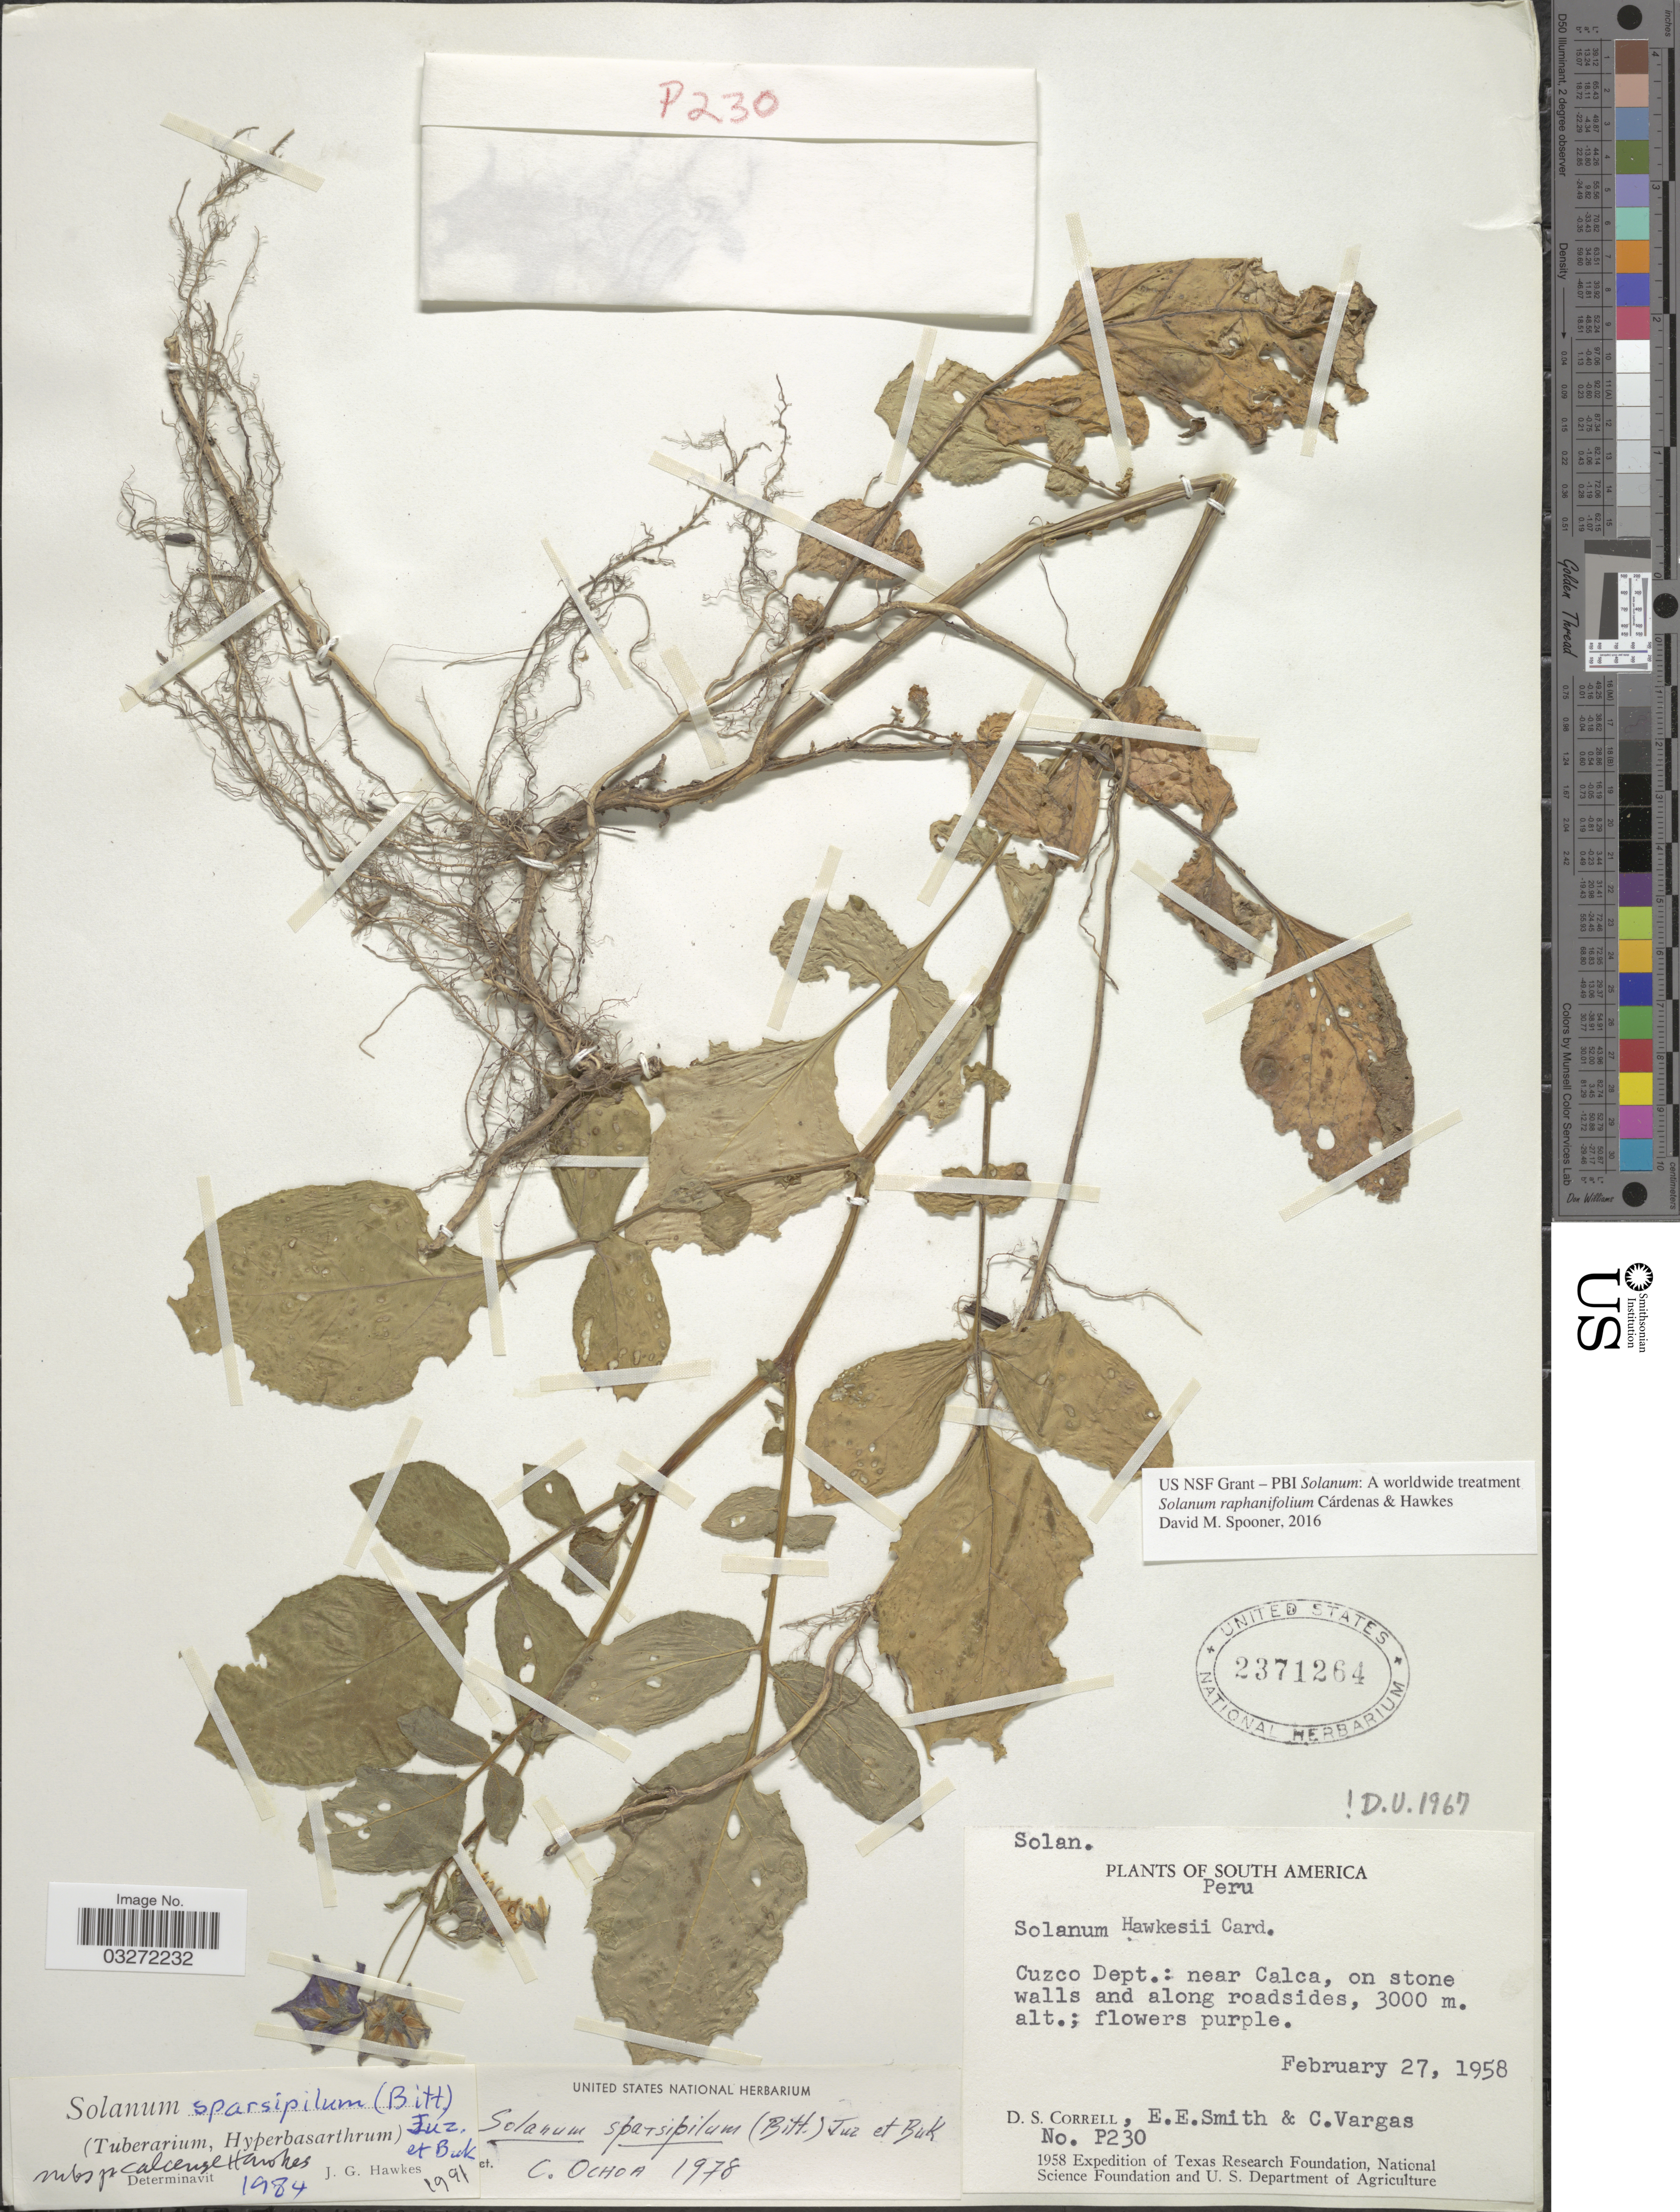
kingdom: Plantae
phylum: Tracheophyta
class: Magnoliopsida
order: Solanales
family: Solanaceae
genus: Solanum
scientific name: Solanum raphanifolium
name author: Cárdenas & Hawkes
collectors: D. S. Correll, E. E. Smith & C. Vargas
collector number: P230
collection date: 1958-02-27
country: Peru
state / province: Cusco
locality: Cuzco Dept.: near Calca, on stone walls and along roadsides.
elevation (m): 3000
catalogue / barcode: US 2371264